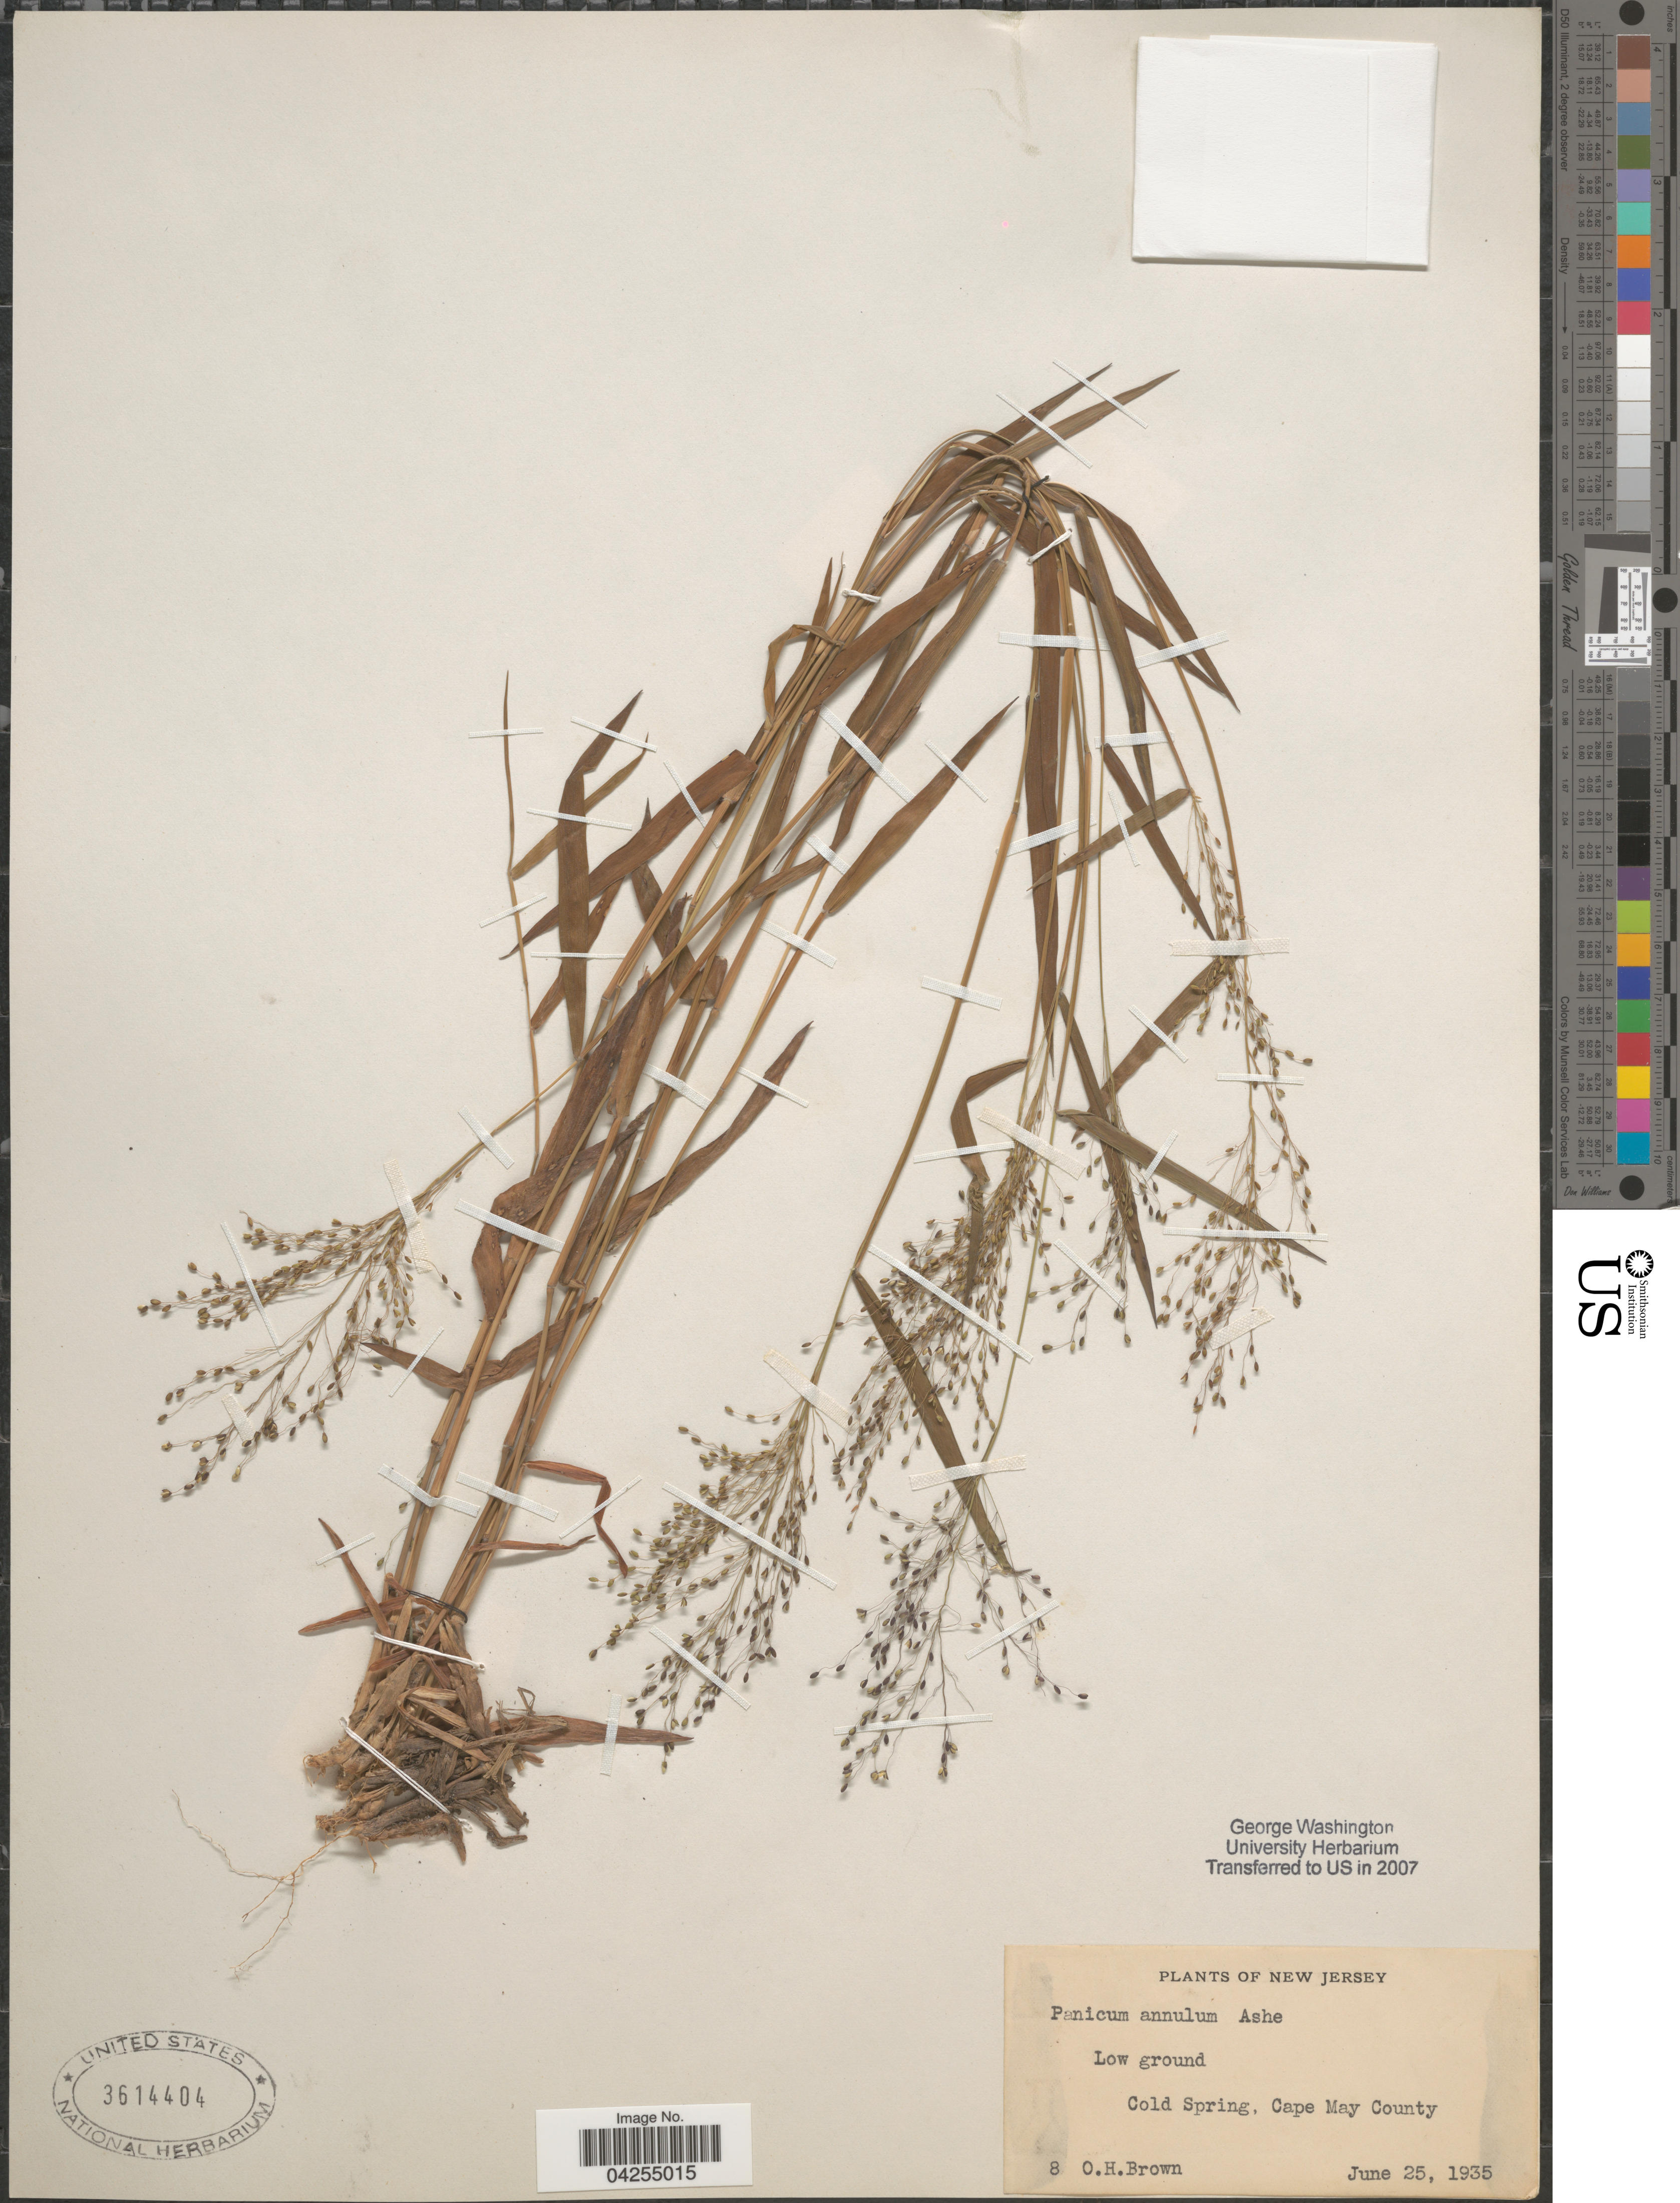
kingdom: Plantae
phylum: Tracheophyta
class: Liliopsida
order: Poales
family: Poaceae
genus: Dichanthelium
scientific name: Dichanthelium dichotomum var. dichotomum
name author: (L.) Gould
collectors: O. Brown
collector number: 8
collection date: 1935-06-25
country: United States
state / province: New Jersey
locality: Low ground, Cold Spring, Cape May County.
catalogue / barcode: US 3614404